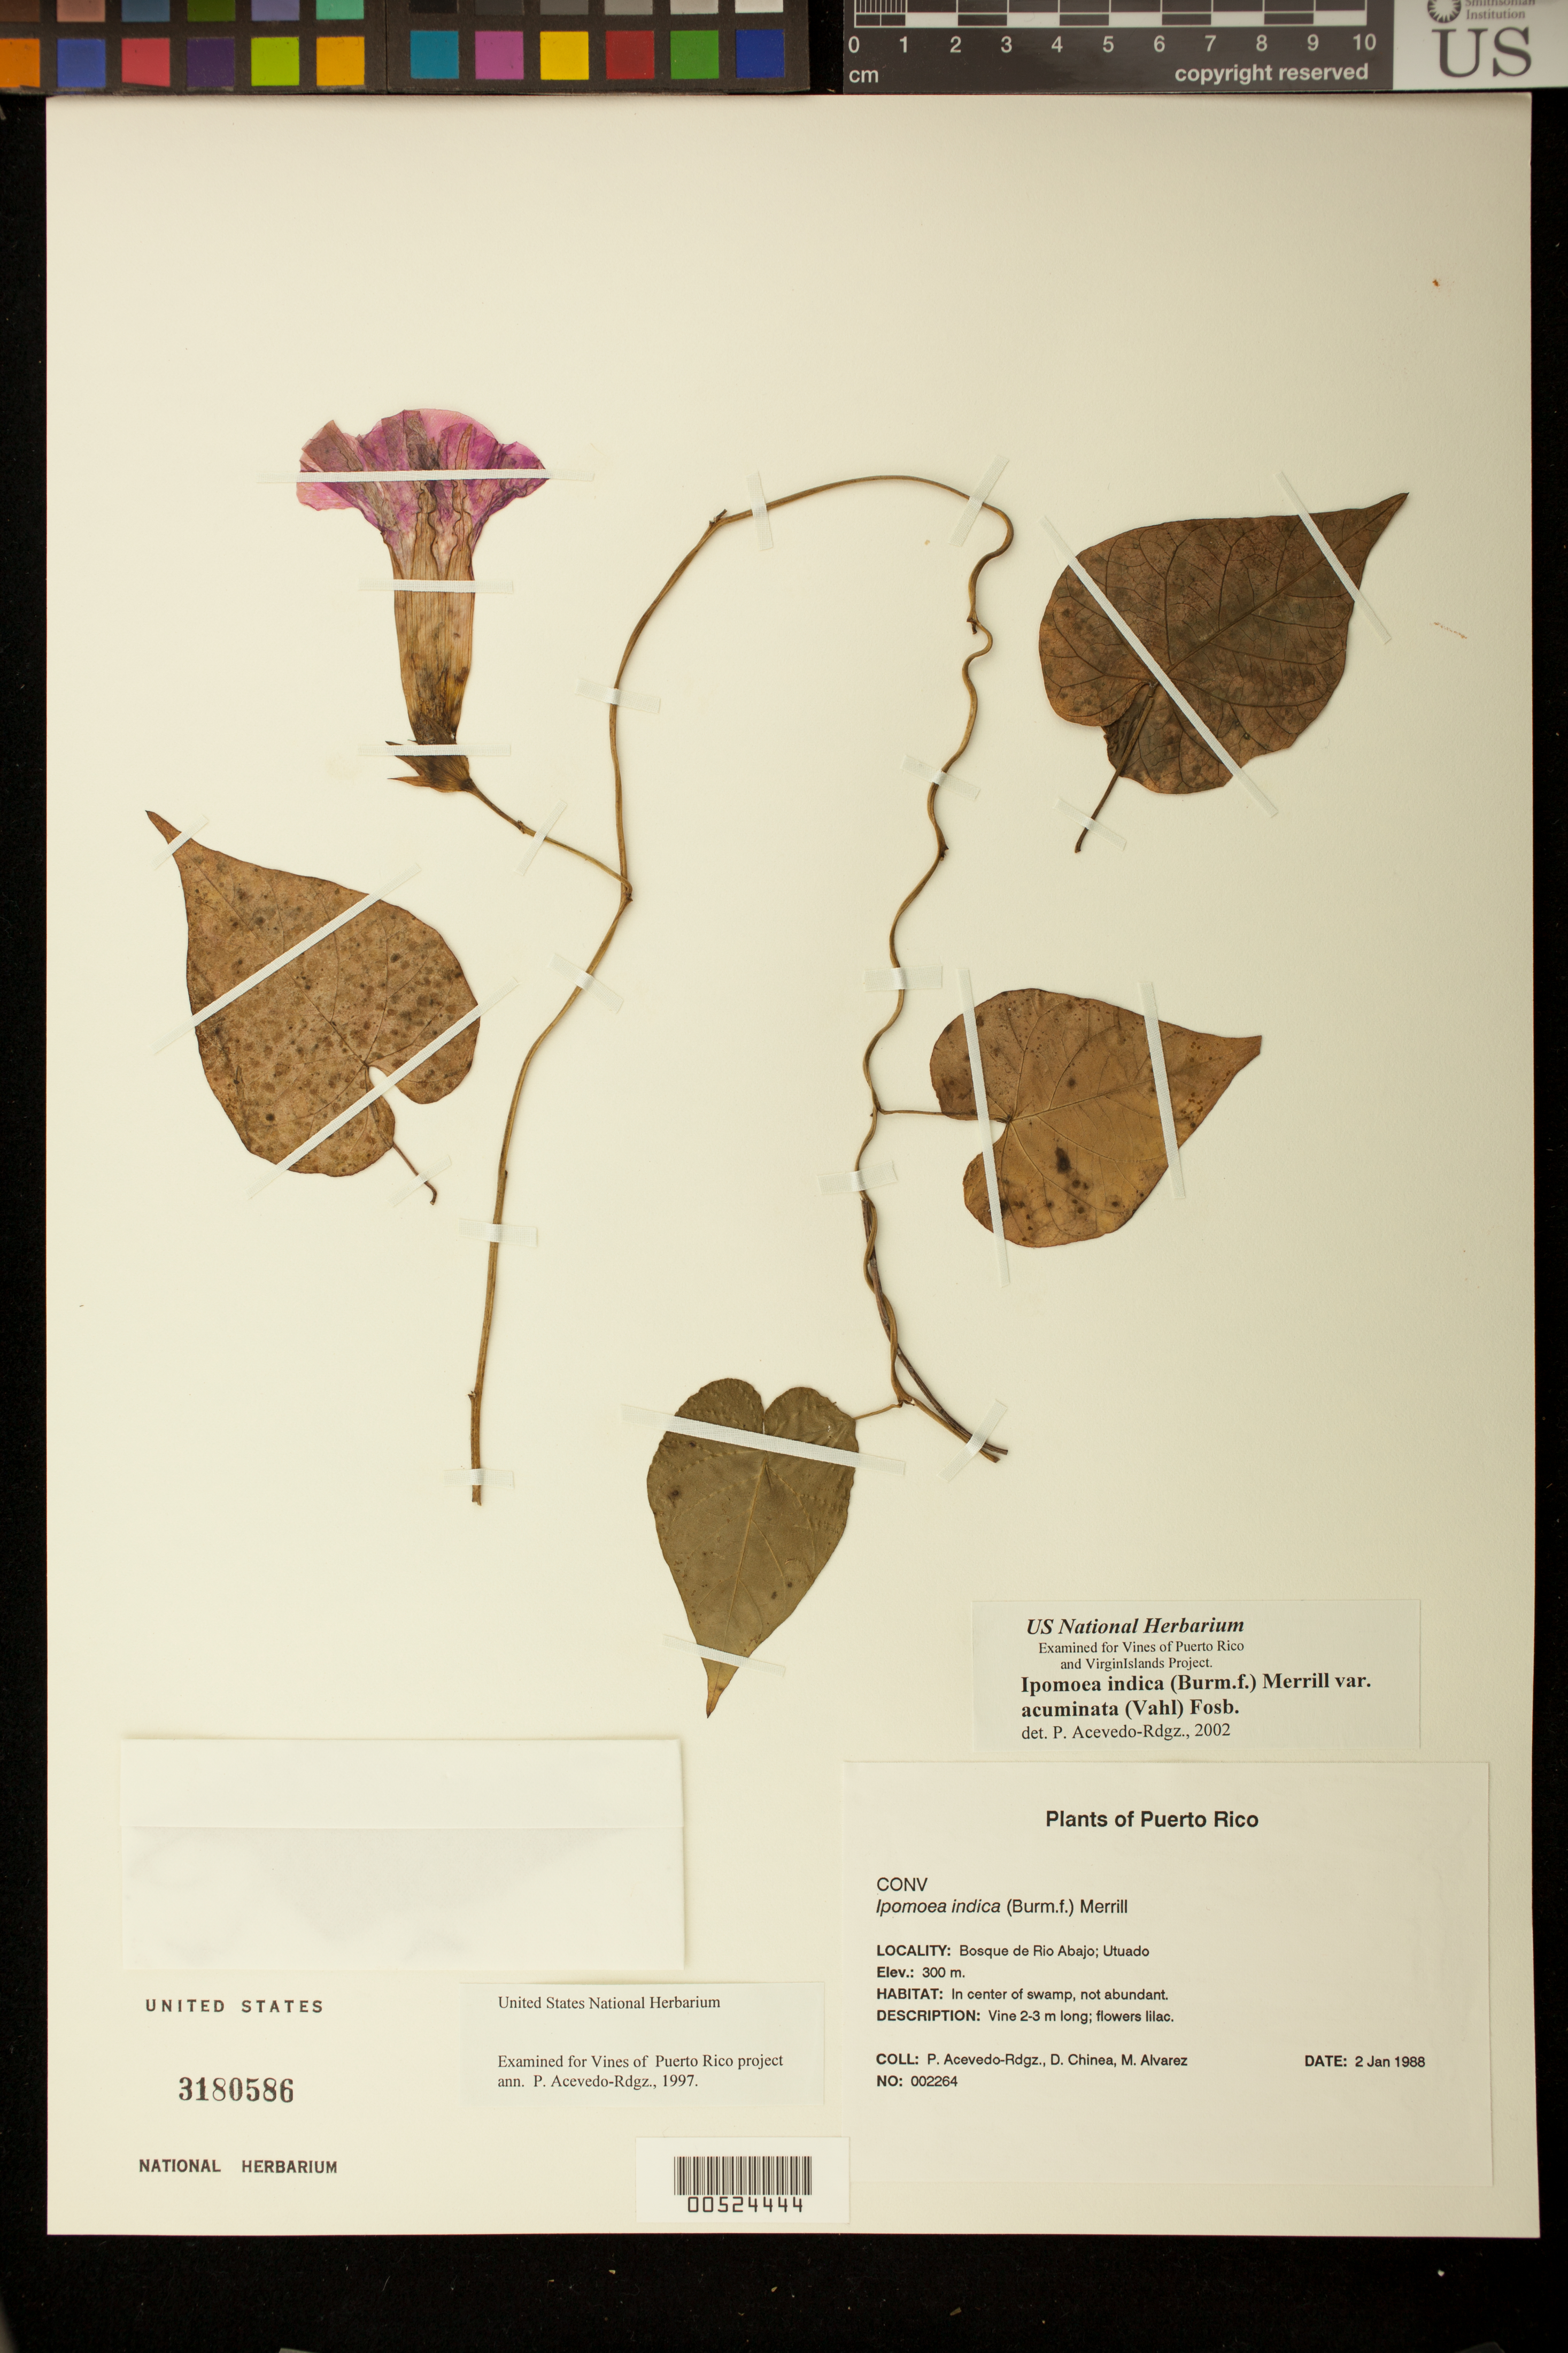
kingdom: Plantae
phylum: Tracheophyta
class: Magnoliopsida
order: Solanales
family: Convolvulaceae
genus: Ipomoea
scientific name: Ipomoea indica var. acuminata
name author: (Vahl) Fosberg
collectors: P. Acevedo-Rodr., D. Chinea & J. Alvarez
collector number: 2264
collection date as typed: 02 Jan 1988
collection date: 1988-01-02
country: Puerto Rico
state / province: Arecibo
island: Puerto Rico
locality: Arecibo; Bosque de Río Abajo, Los Puercos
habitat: En centro del pantano; poco abundante.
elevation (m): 300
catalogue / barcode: US 3180586